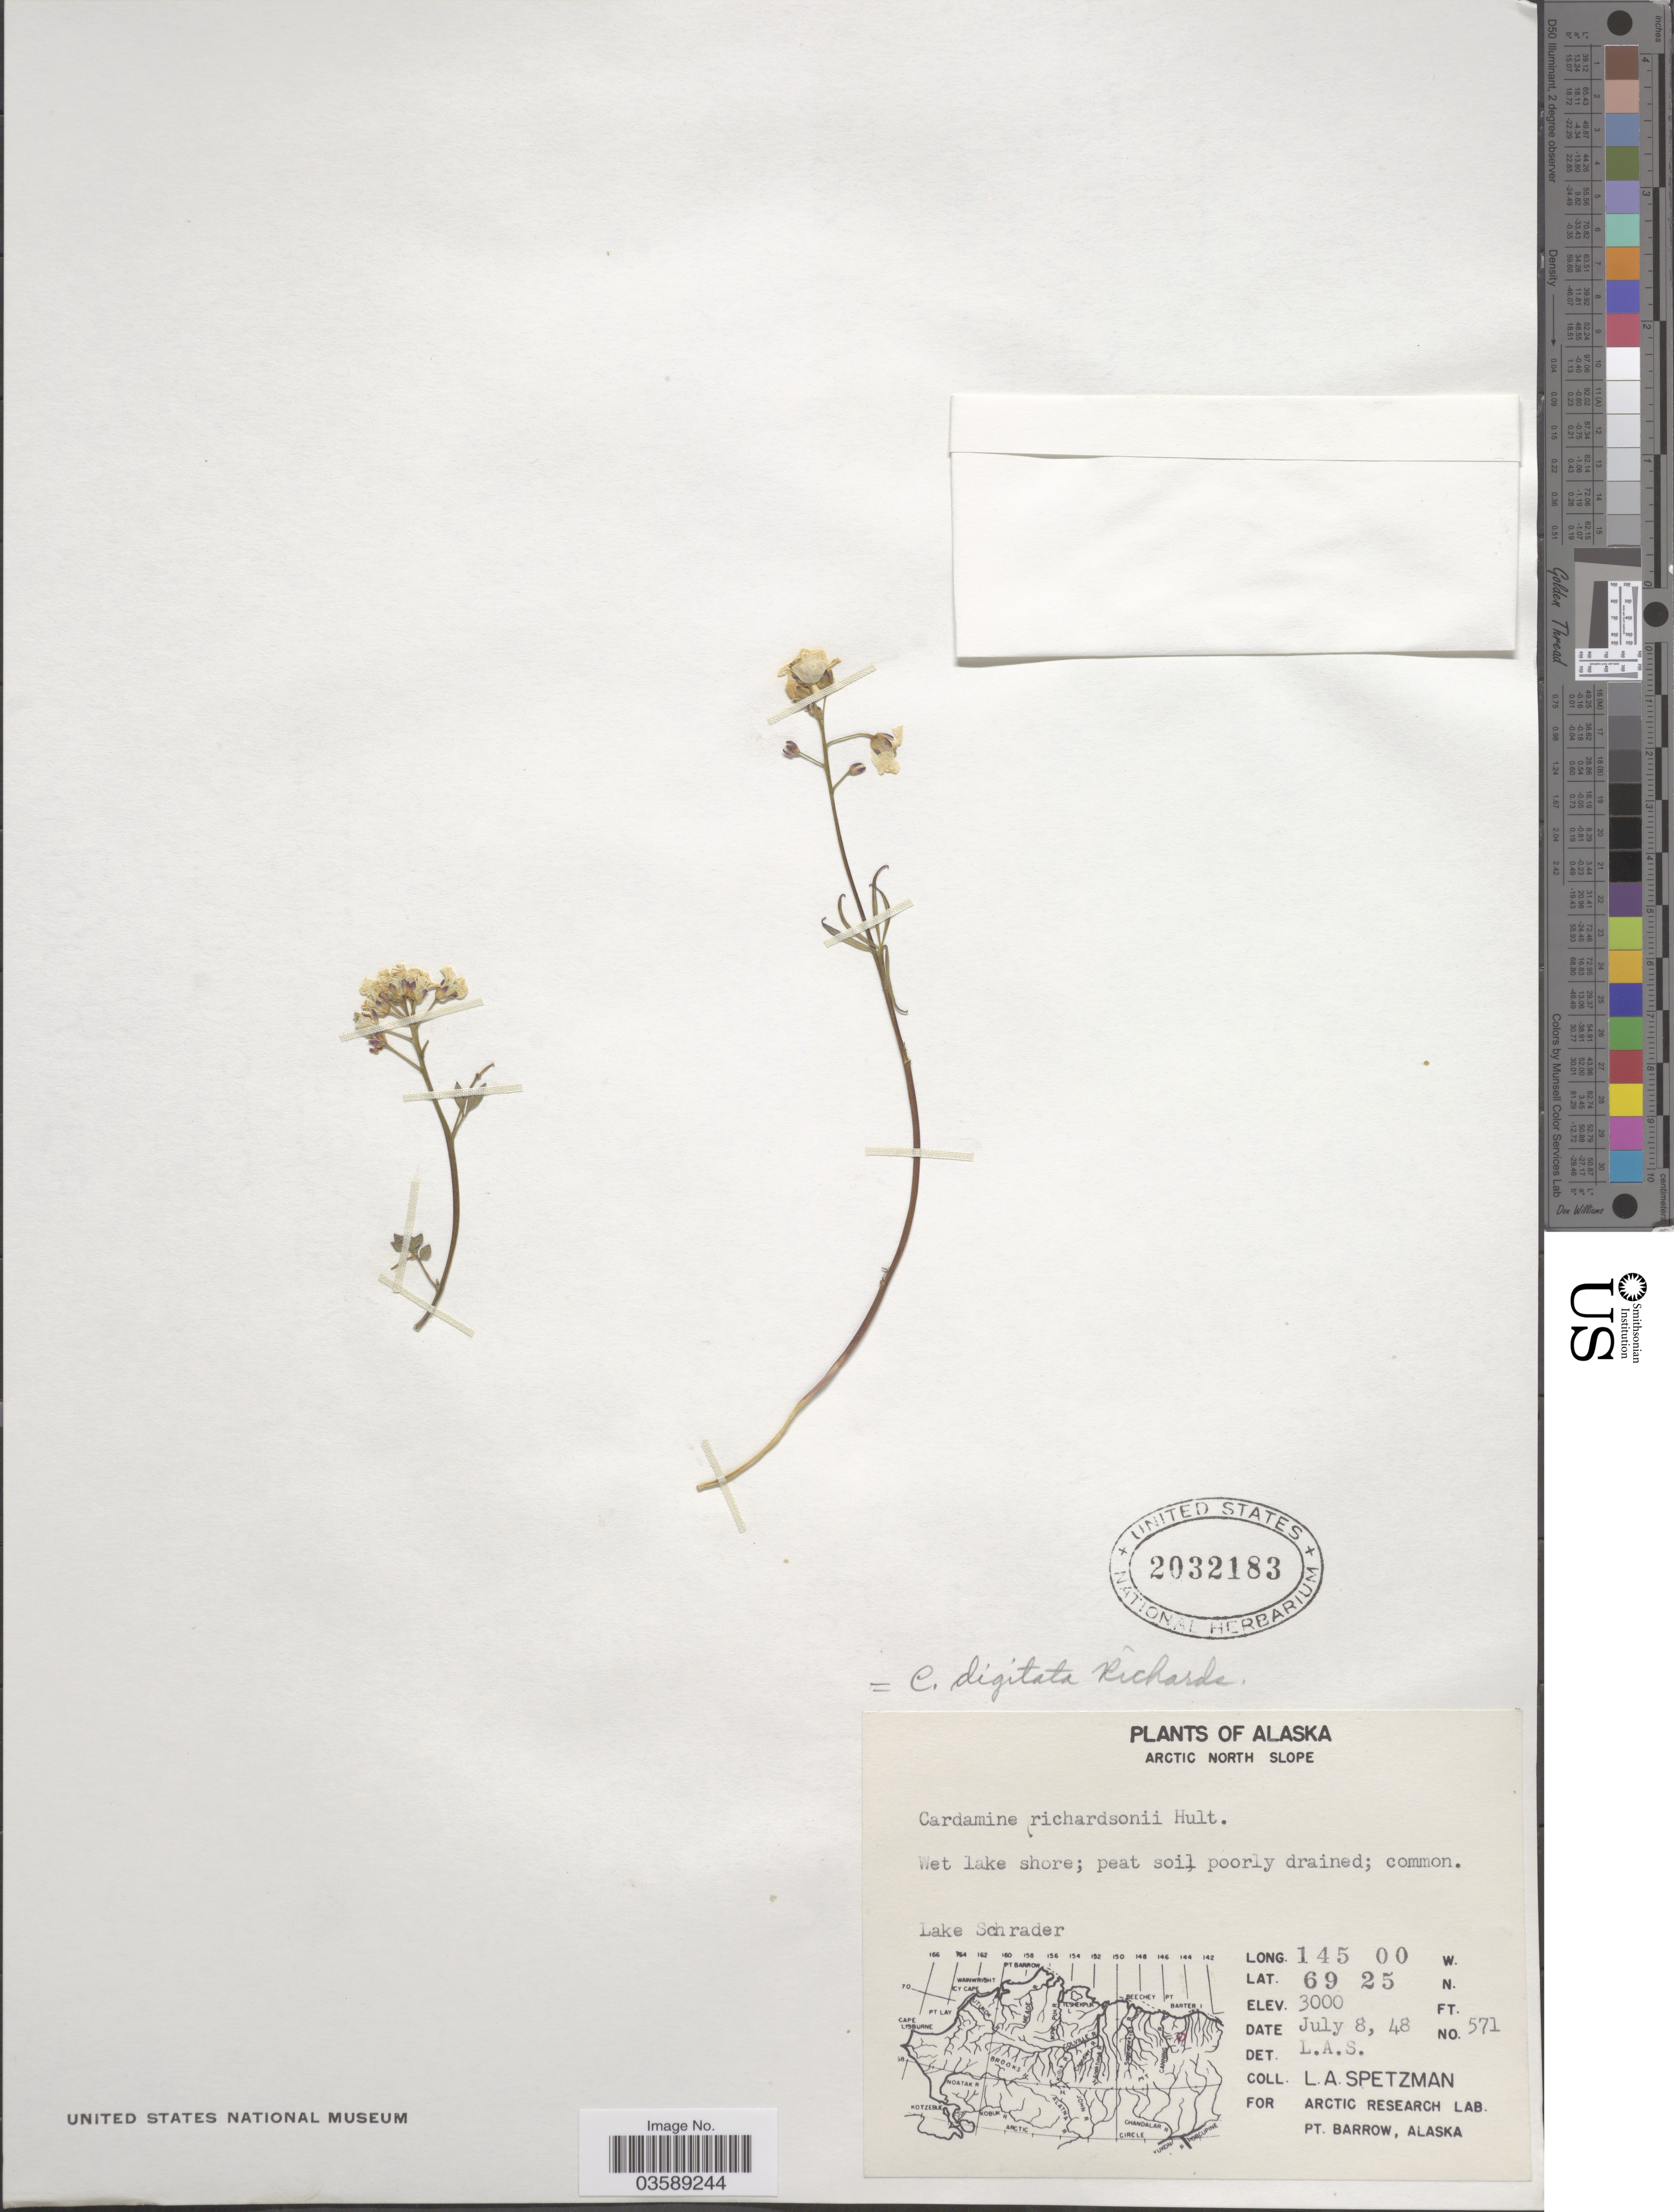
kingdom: Plantae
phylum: Tracheophyta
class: Magnoliopsida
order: Brassicales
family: Brassicaceae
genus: Cardamine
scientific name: Cardamine digitata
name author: Richardson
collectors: L. Spetzman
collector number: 571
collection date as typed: Transcribed d/m/y: 8/7/48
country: United States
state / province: Alaska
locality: Arctic North Slope. Lake Schrader.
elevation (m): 914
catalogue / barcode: US 2032183